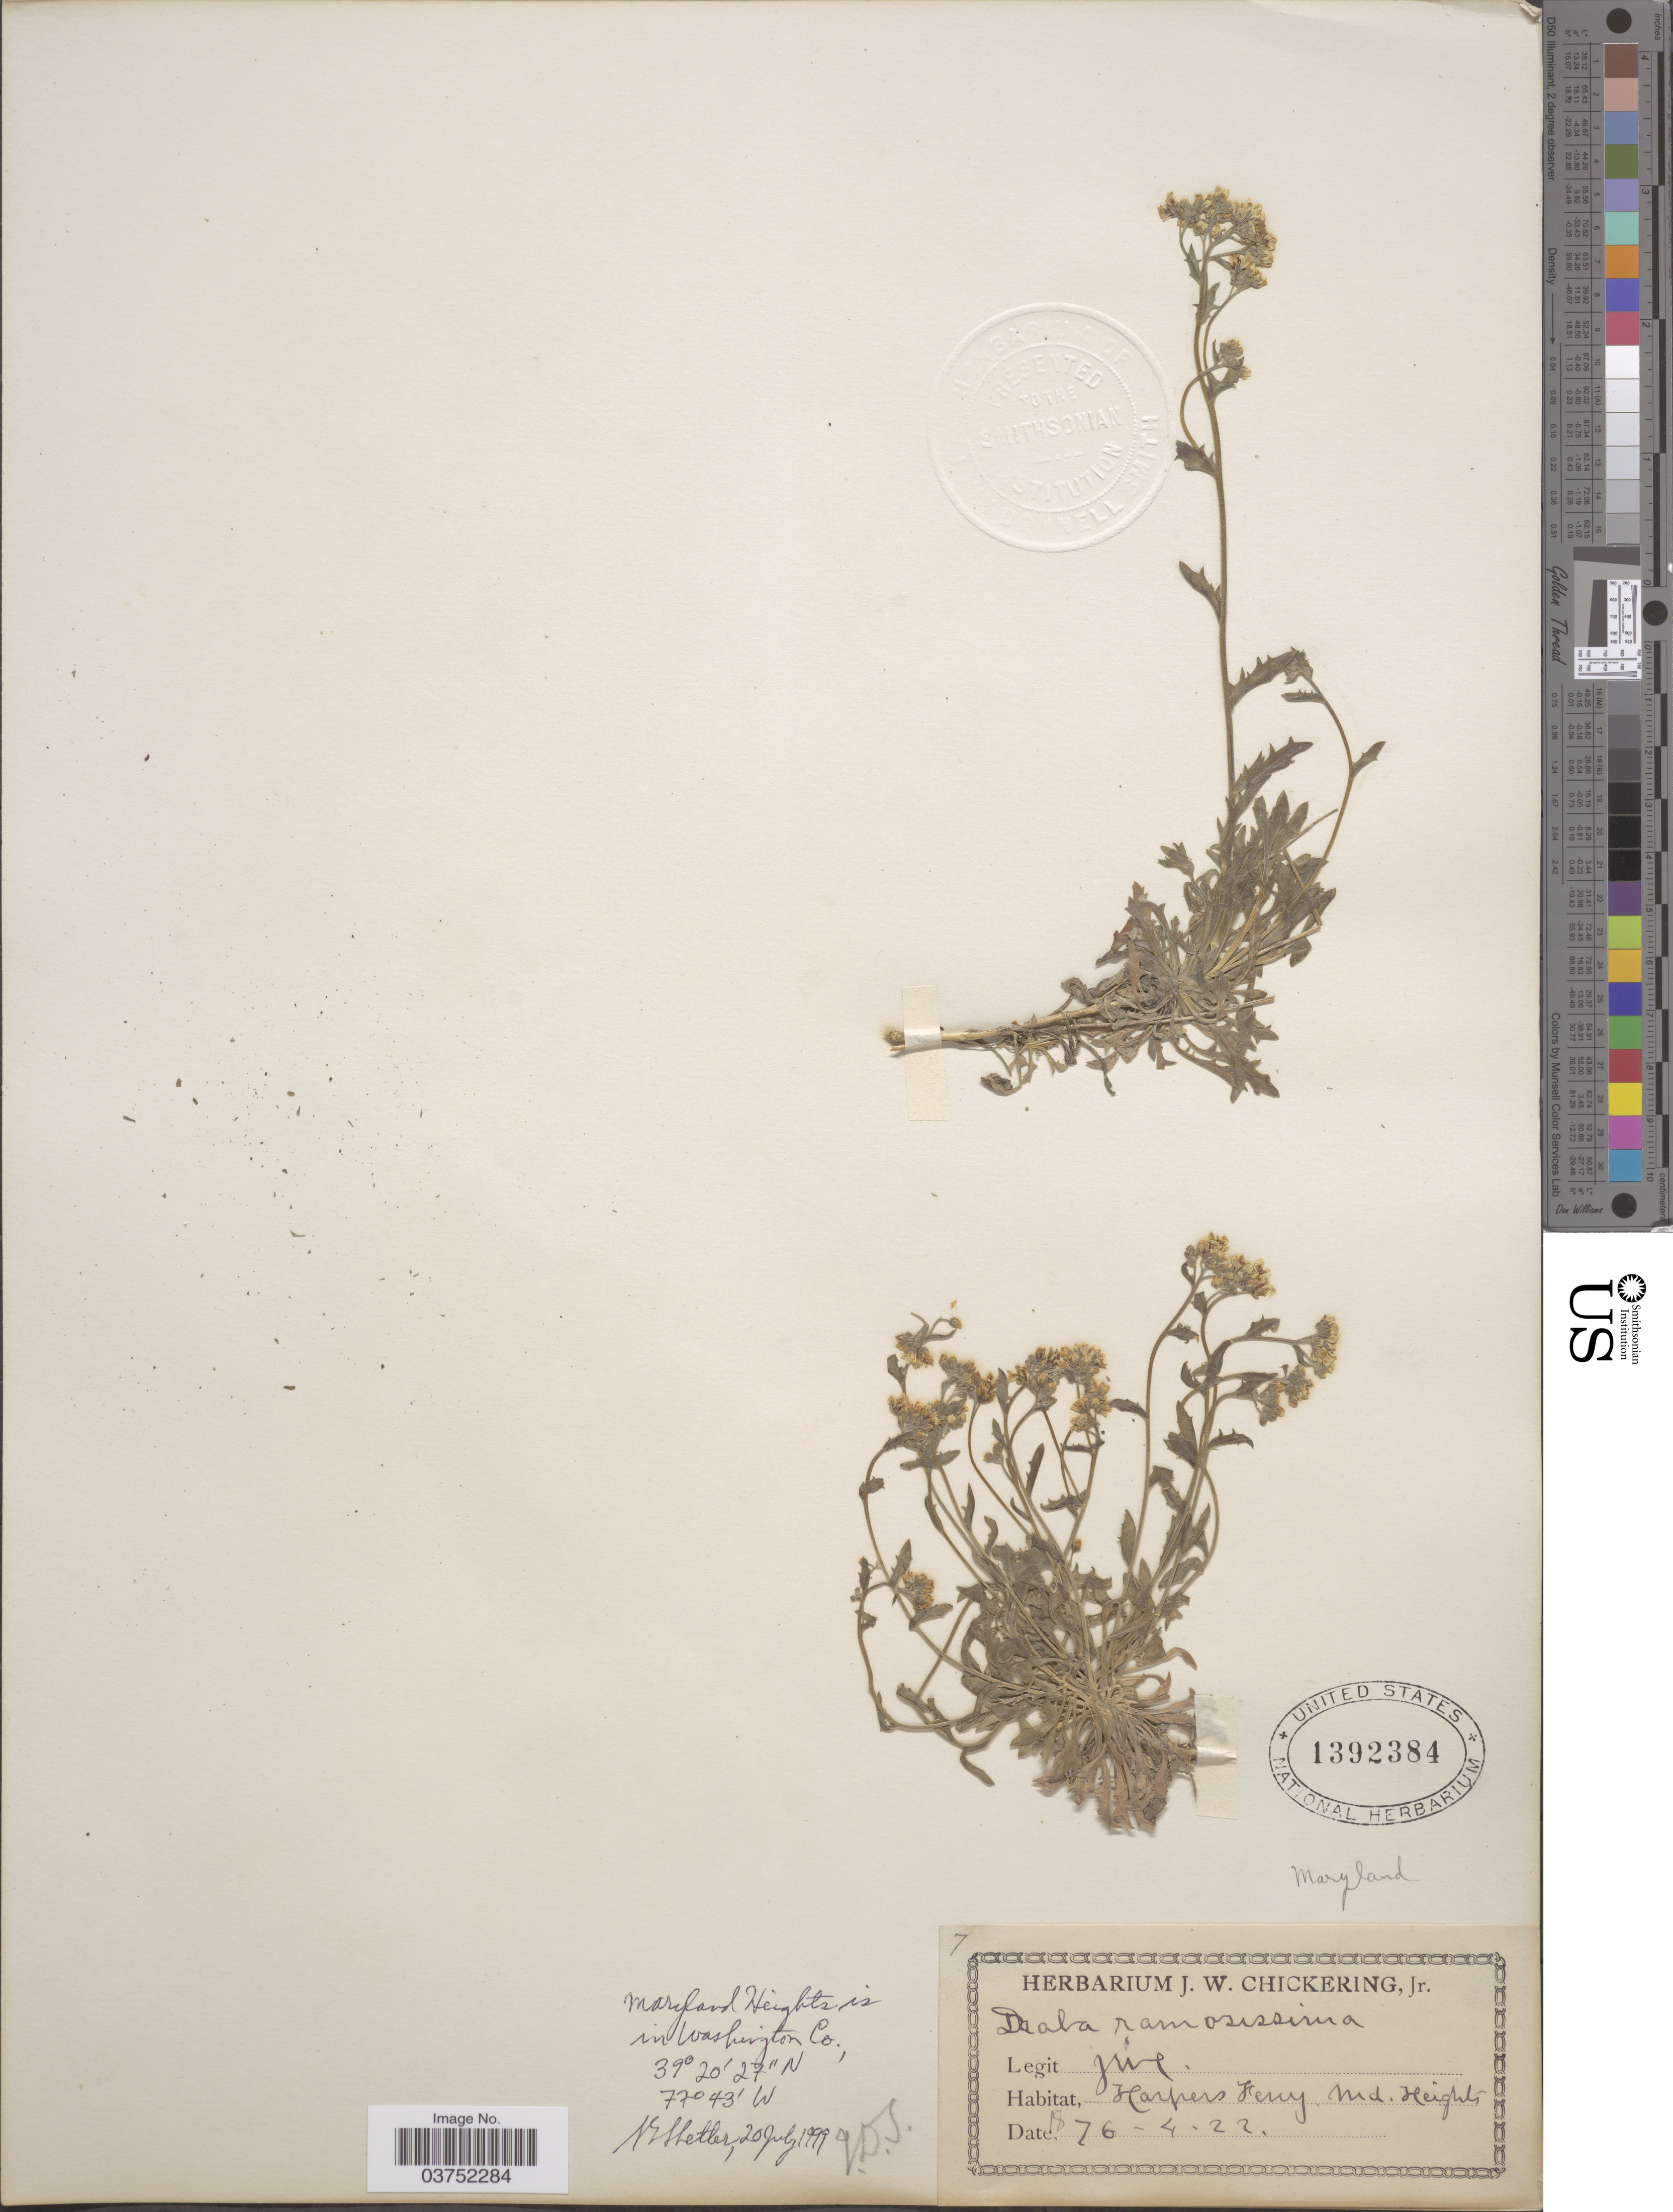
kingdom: Plantae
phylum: Tracheophyta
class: Magnoliopsida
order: Brassicales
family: Brassicaceae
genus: Draba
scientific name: Draba ramosissima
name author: Desv.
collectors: J. Chickering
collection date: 1876-04-22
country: United States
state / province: Maryland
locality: Harpers Ferry. Md. Heights.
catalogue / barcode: US 1392384